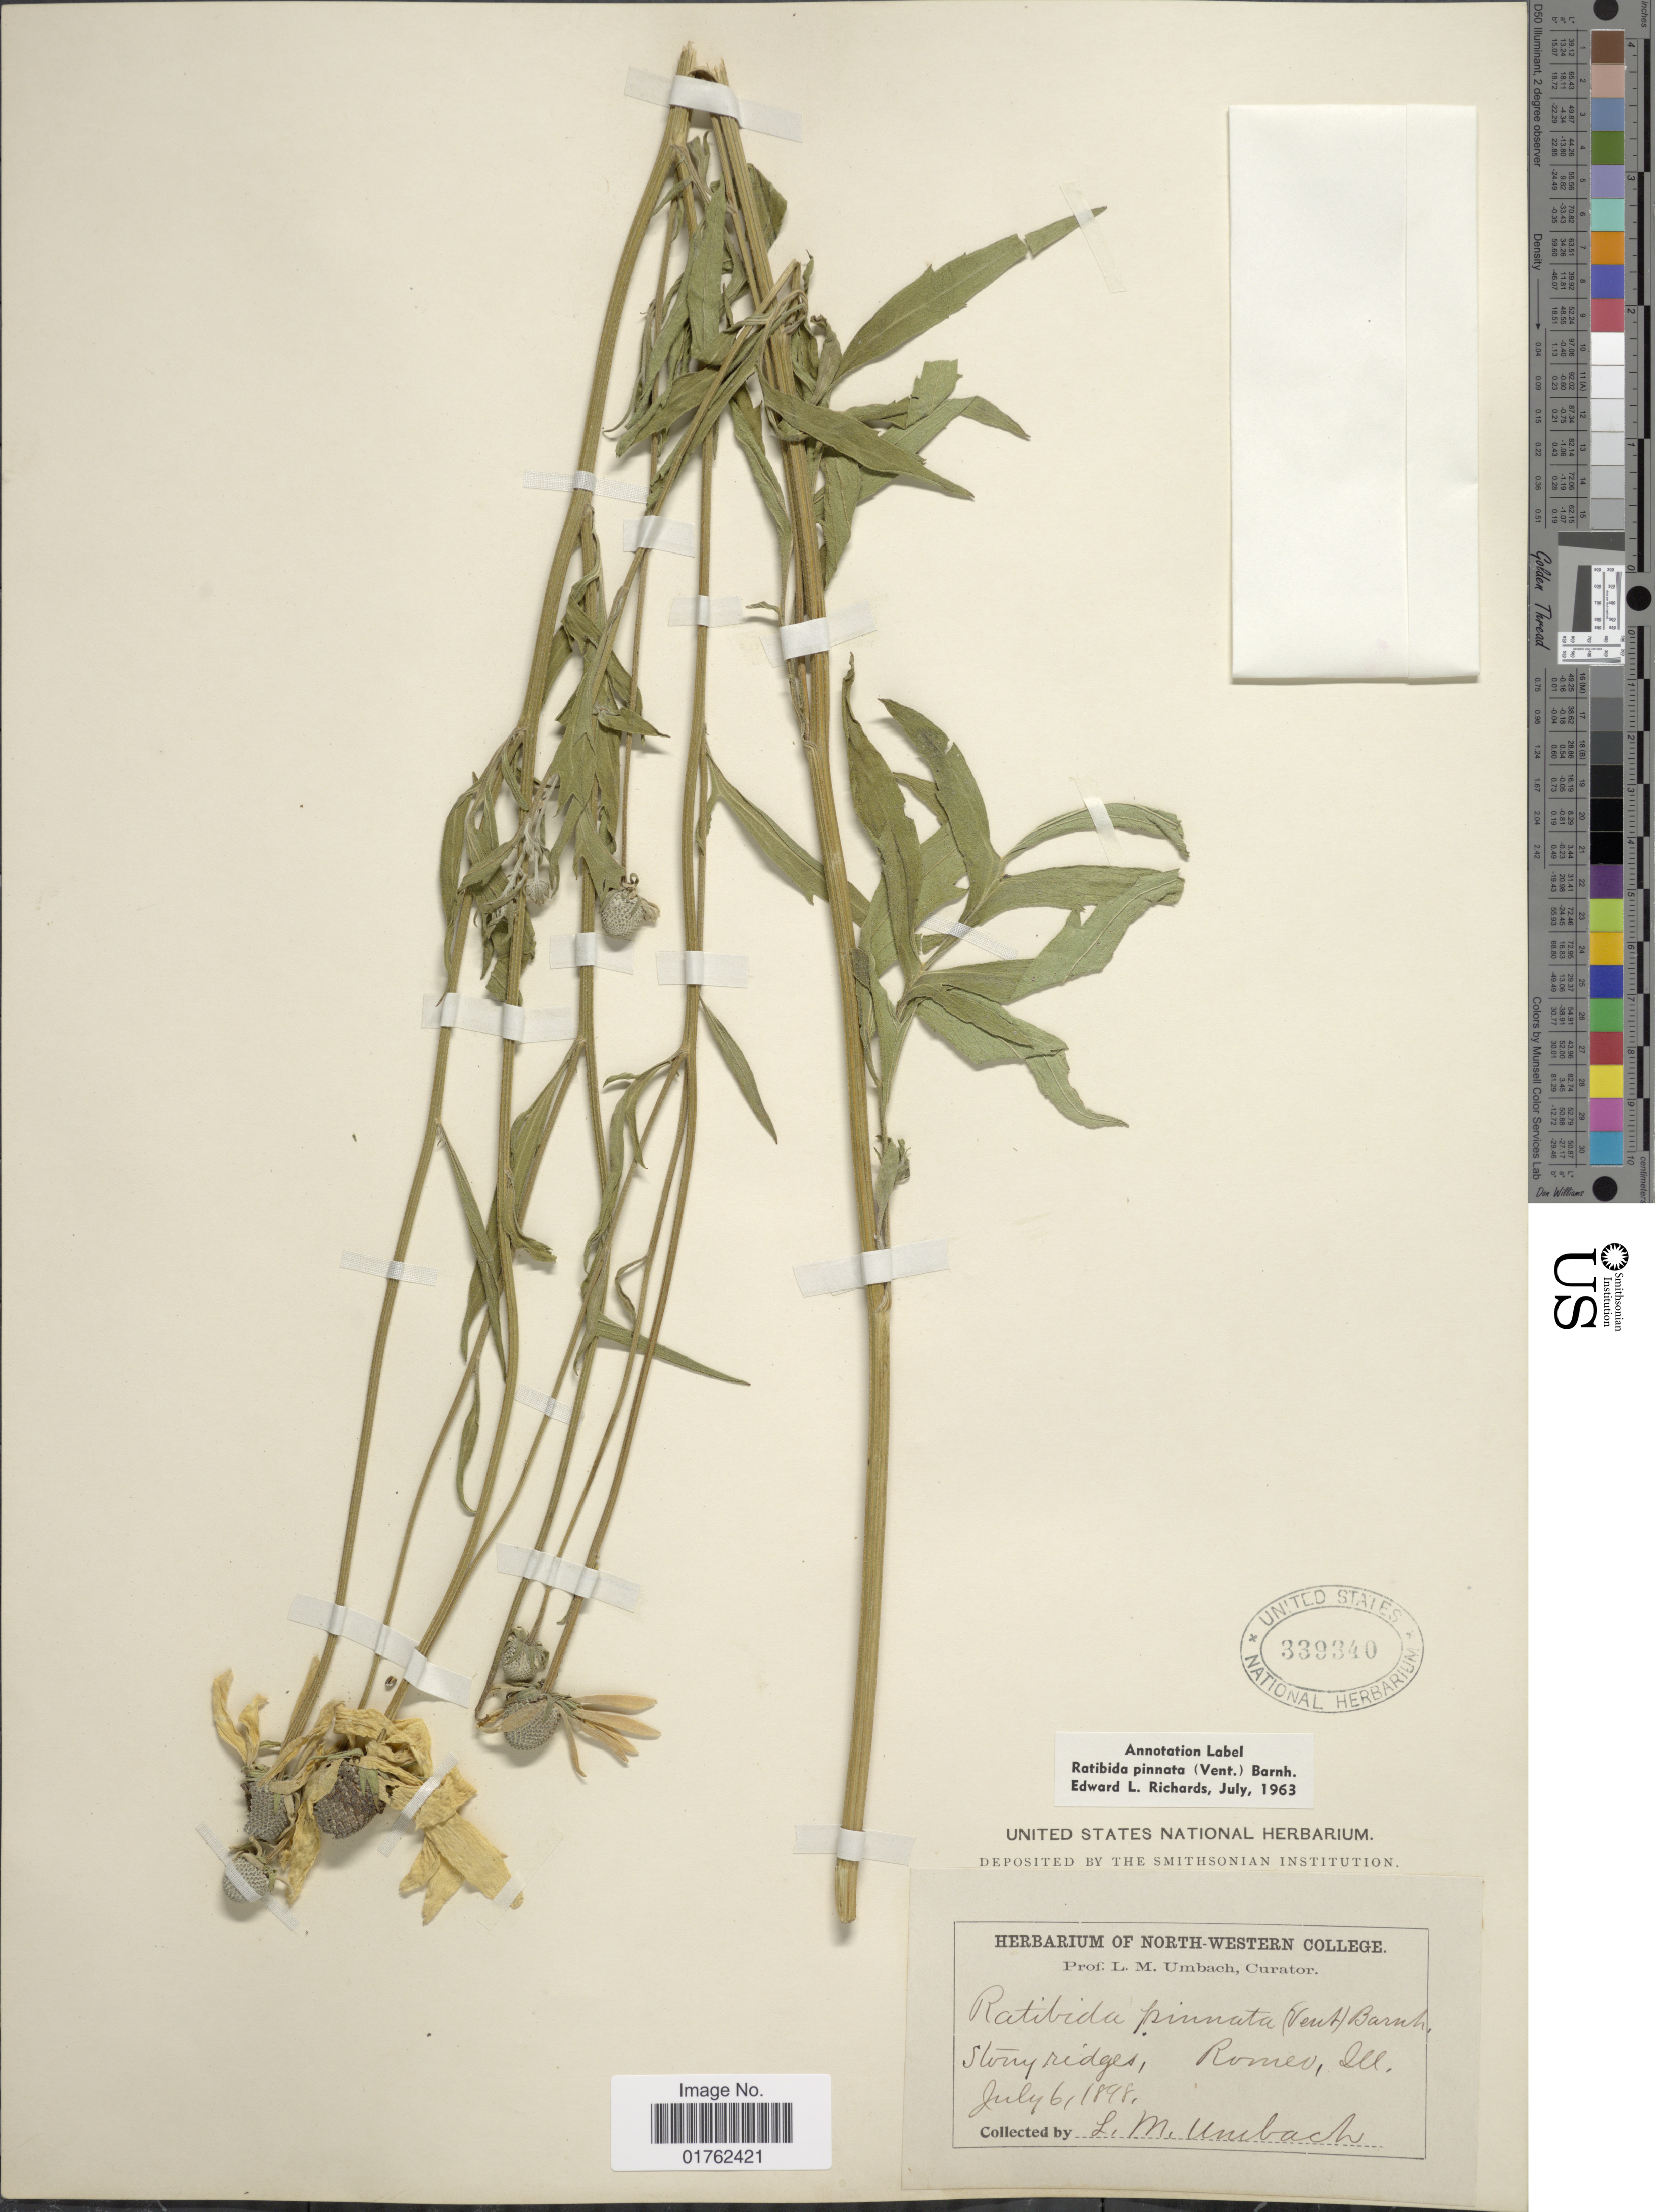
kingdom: Plantae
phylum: Tracheophyta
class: Magnoliopsida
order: Asterales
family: Asteraceae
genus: Ratibida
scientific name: Ratibida pinnata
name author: (Vent.) Barnhart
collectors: L. M. Umbach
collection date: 1898-07-06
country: United States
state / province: Illinois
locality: Romeo, Ill.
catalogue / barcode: US 339340